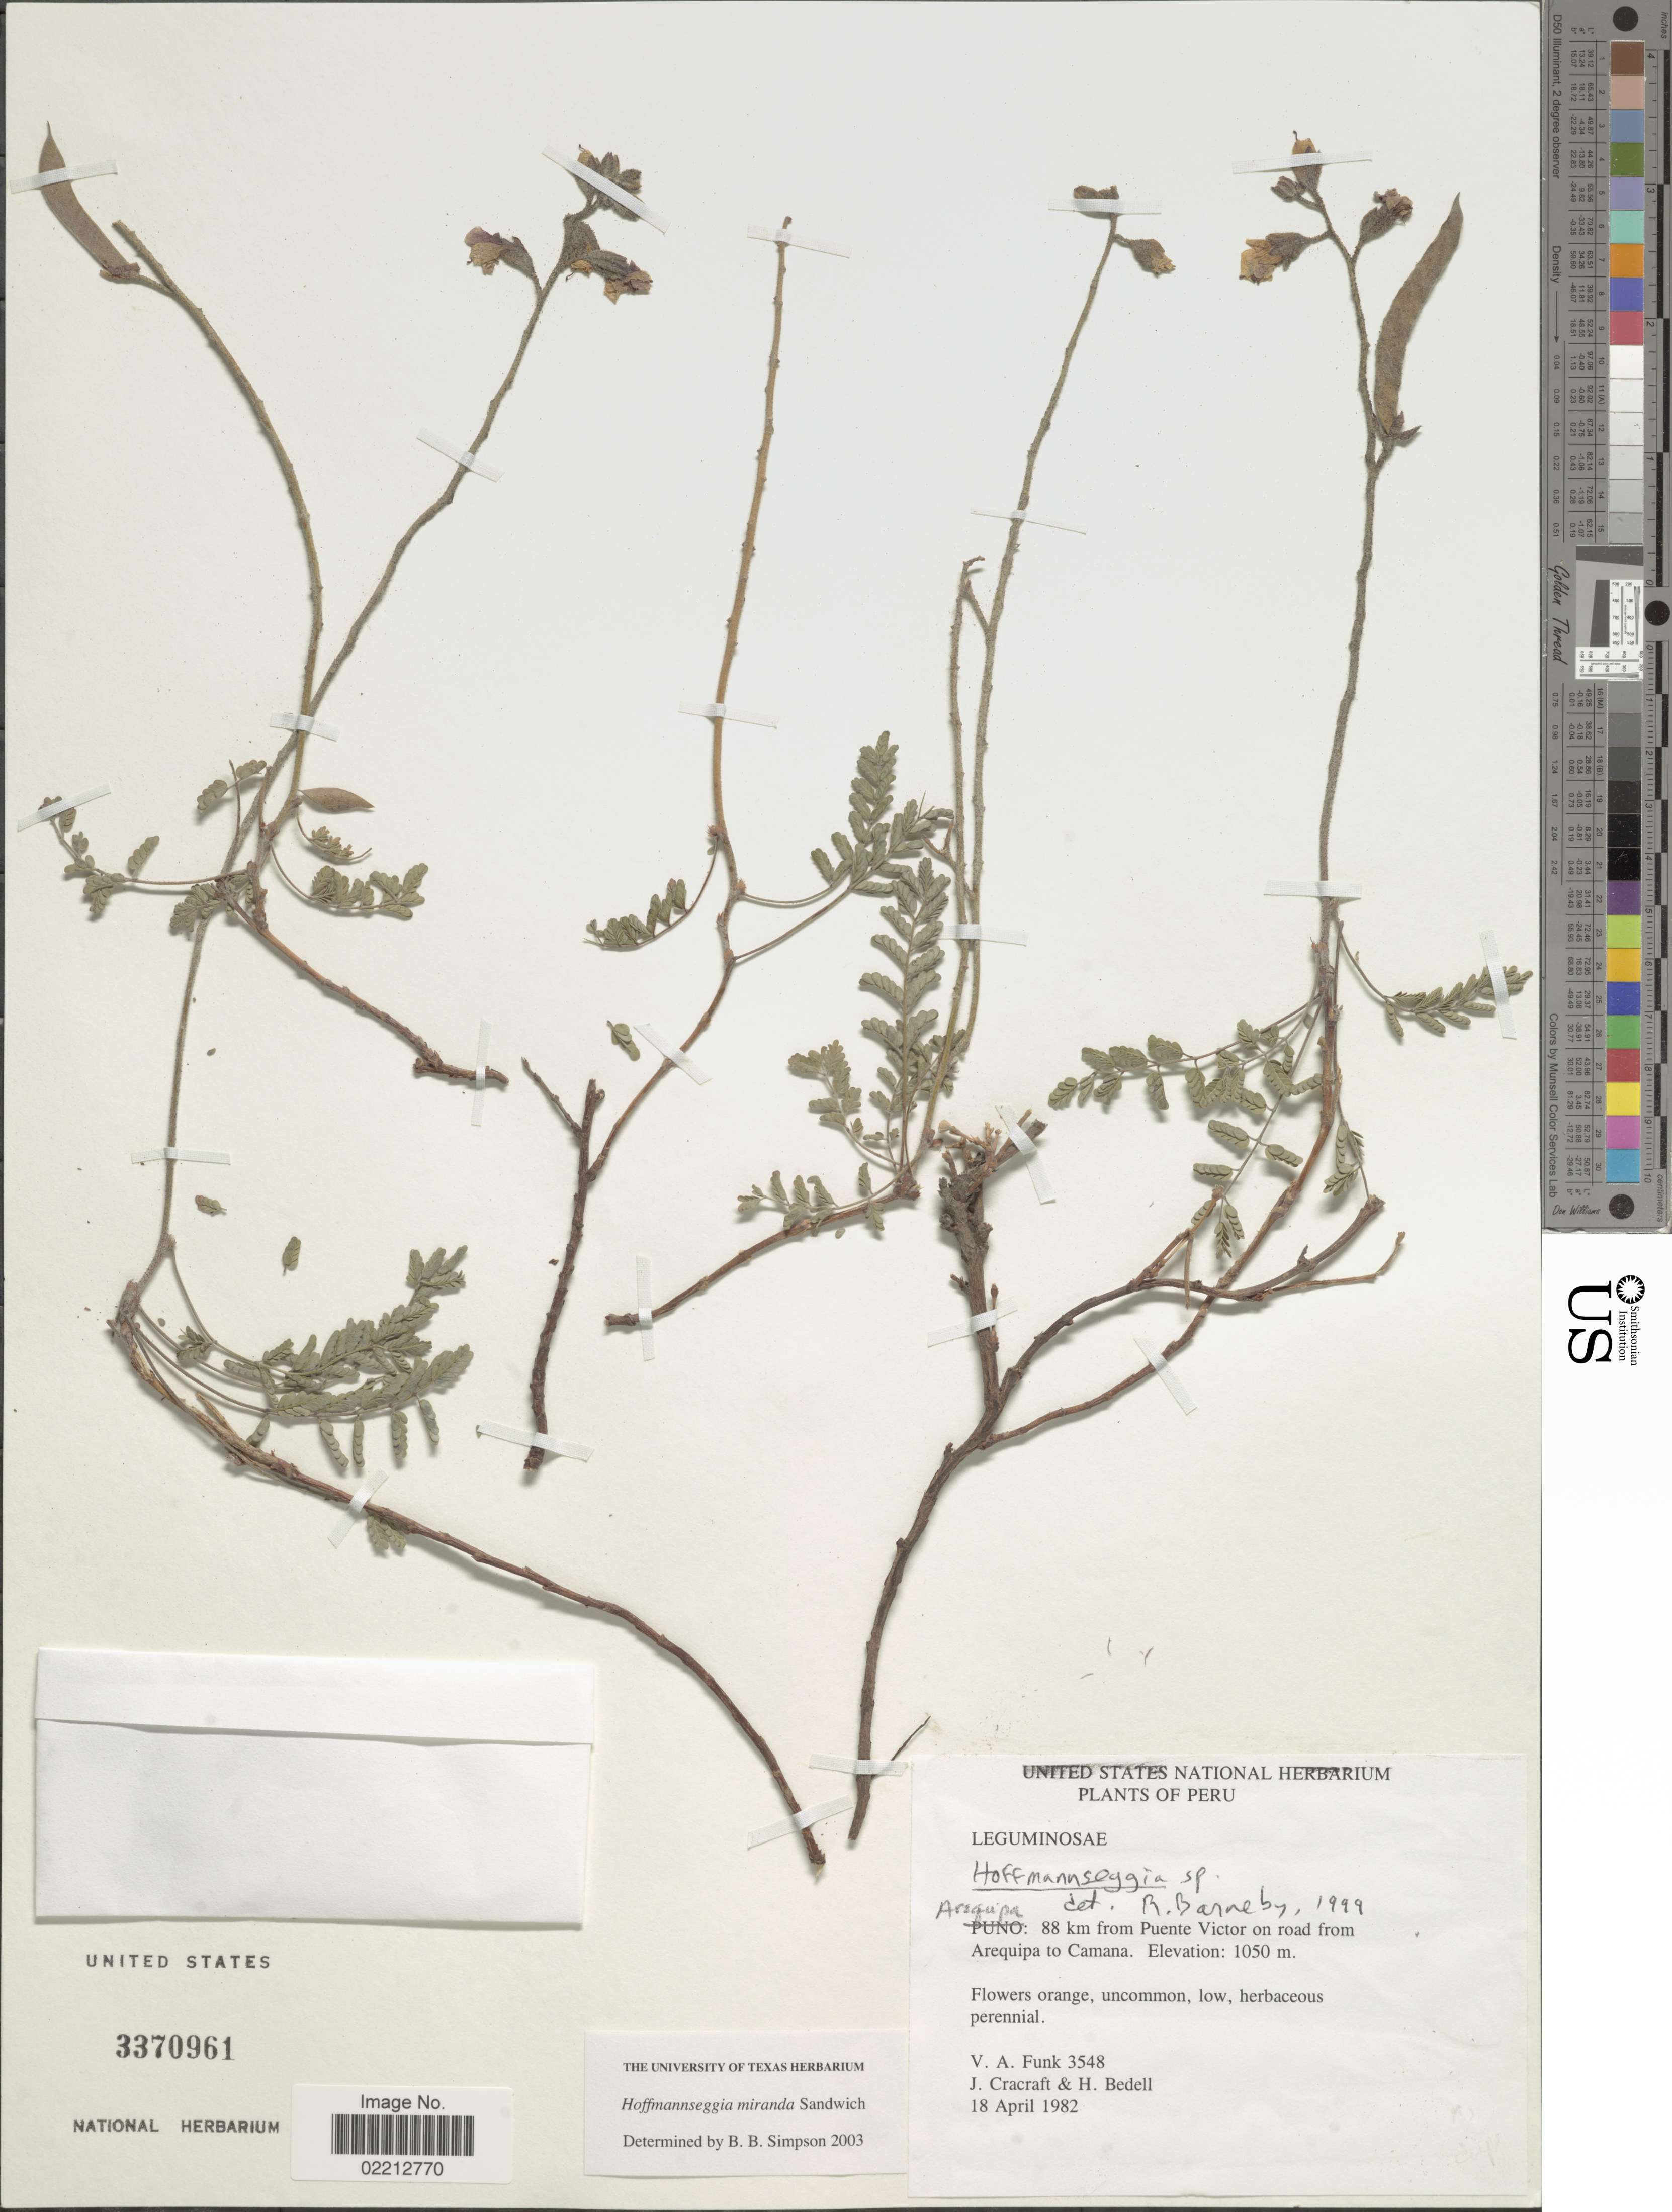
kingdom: Plantae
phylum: Tracheophyta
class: Magnoliopsida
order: Fabales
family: Fabaceae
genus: Hoffmannseggia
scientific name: Hoffmannseggia miranda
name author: (Sandwith) Sandwith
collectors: V. Funk, J. L. Cracraft & H. Bedell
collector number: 3548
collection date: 1982-04-18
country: Peru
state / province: Arequipa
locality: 88 km from Puente Victor on road from Arequipa to Camana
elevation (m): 1050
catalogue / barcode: US 3370961